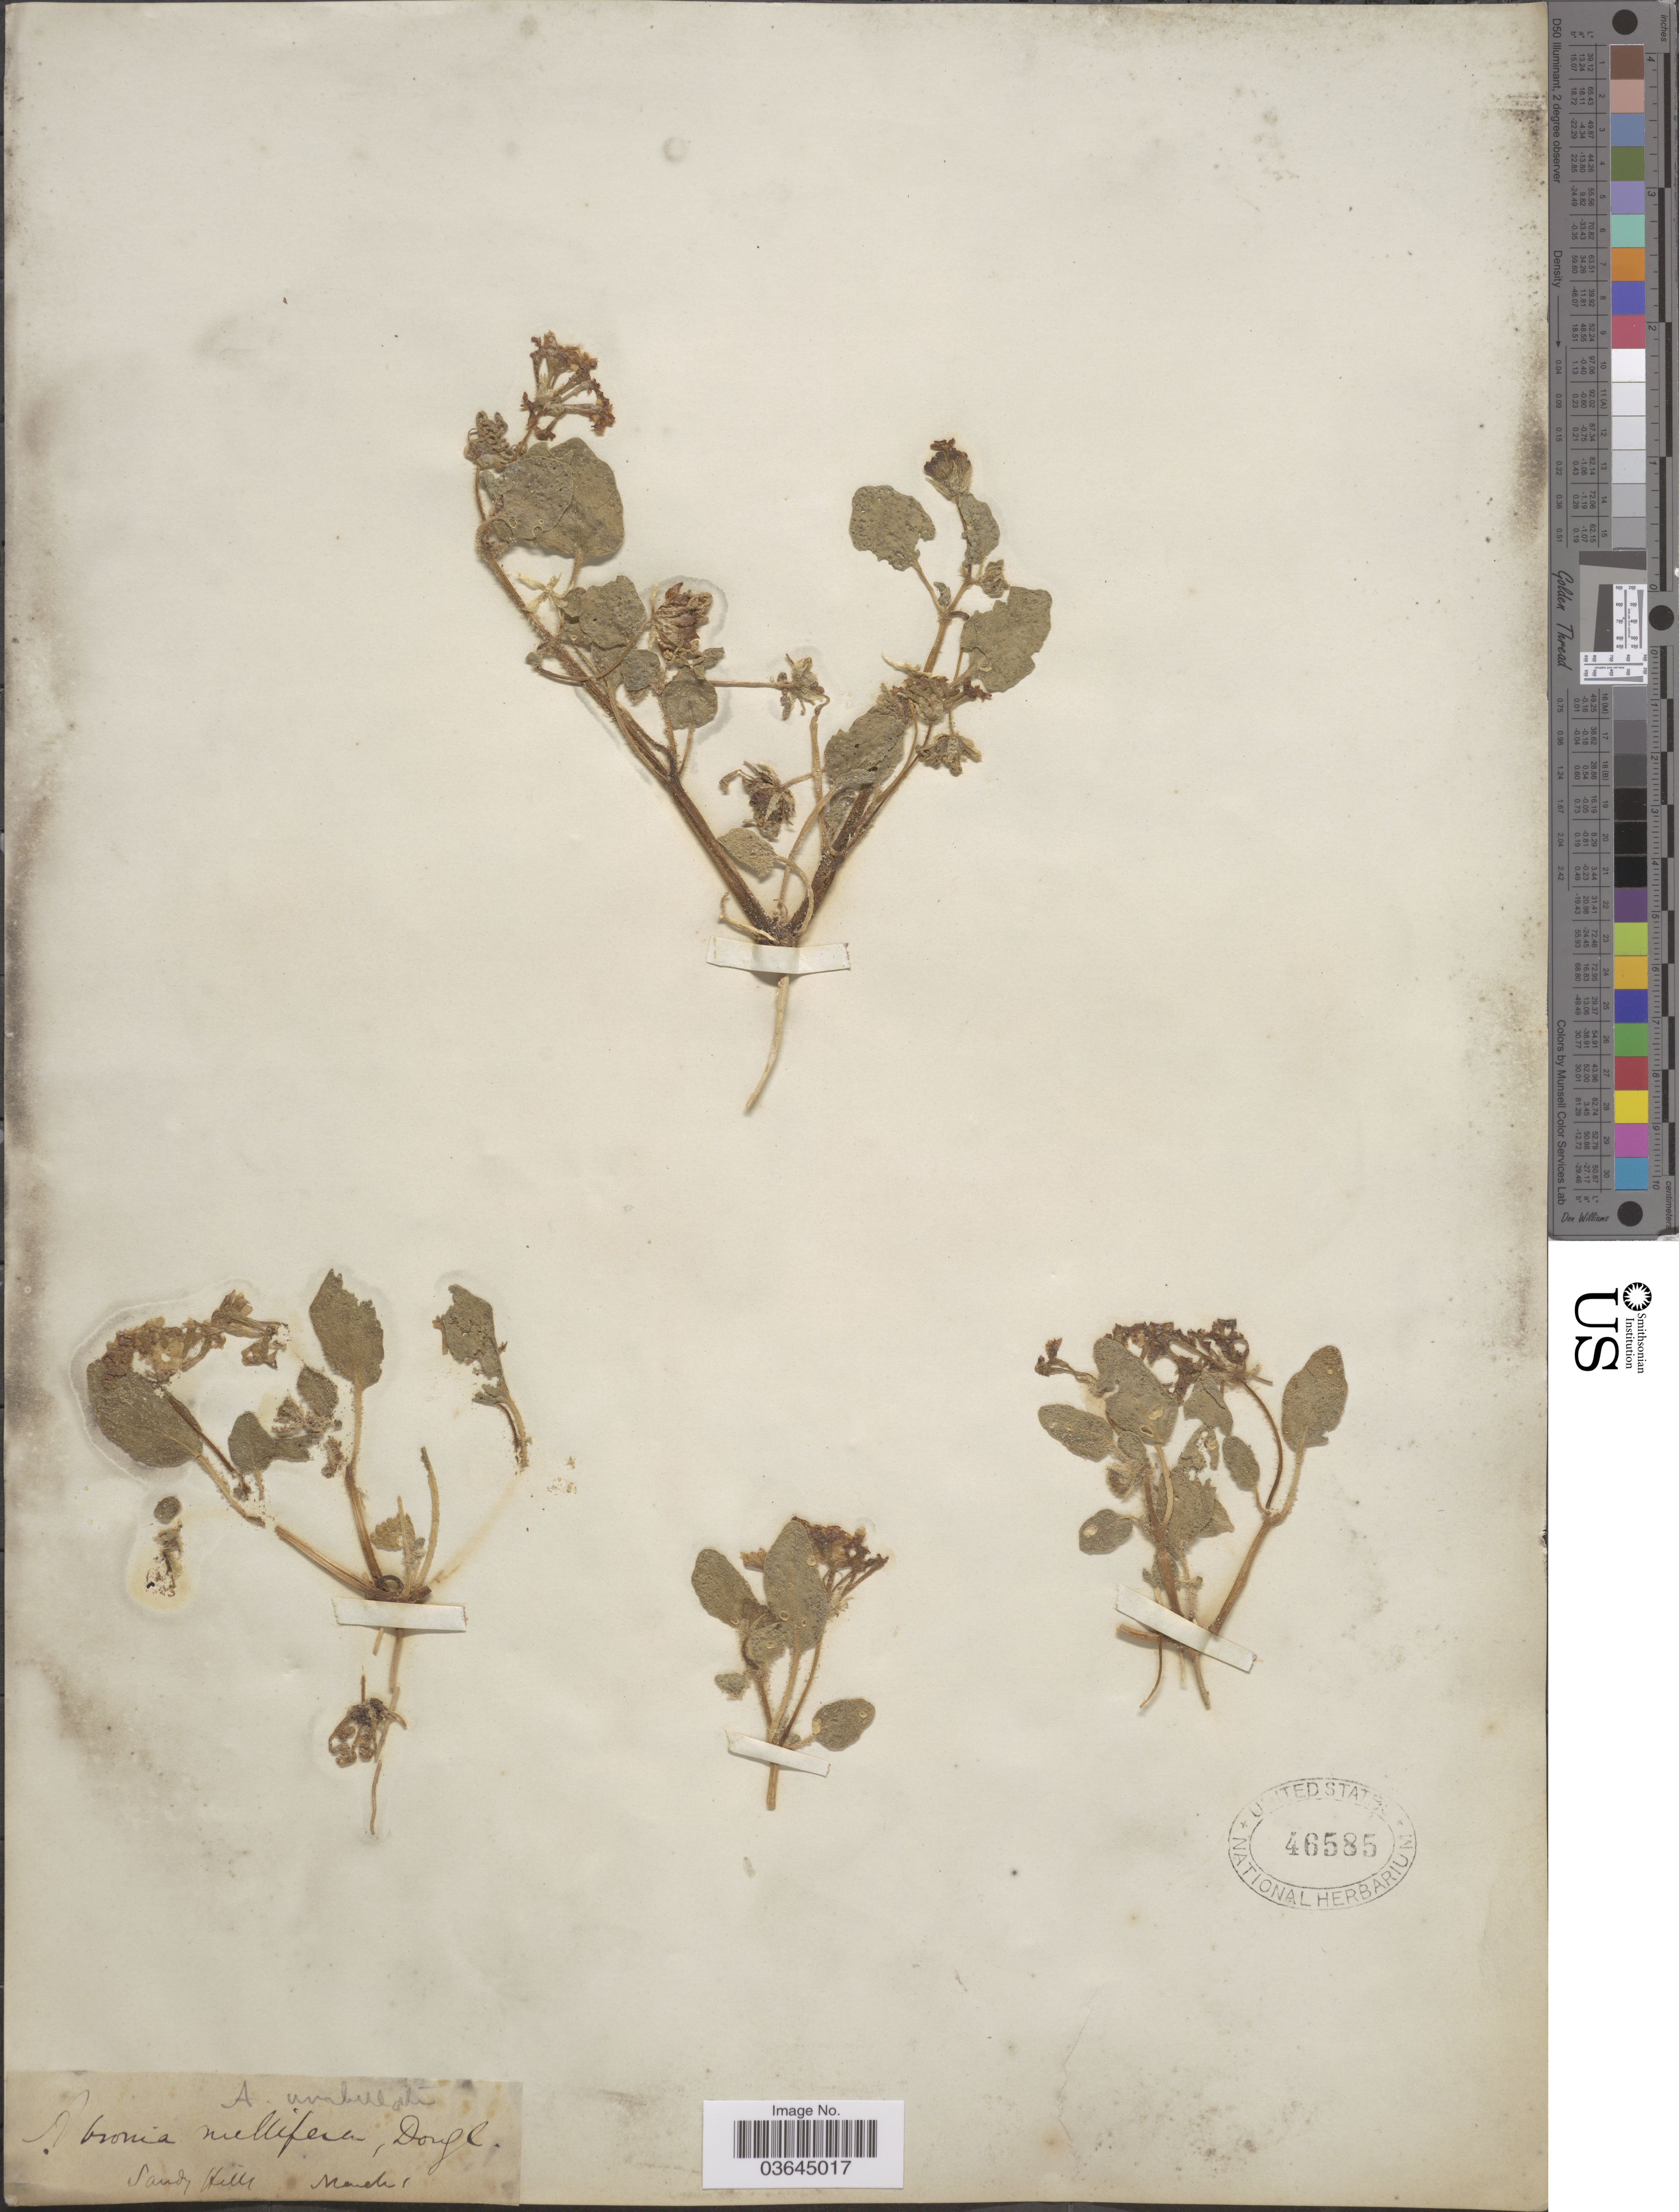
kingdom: Plantae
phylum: Tracheophyta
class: Magnoliopsida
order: Caryophyllales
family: Nyctaginaceae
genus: Abronia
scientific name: Abronia villosa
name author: S. Watson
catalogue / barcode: US 46585